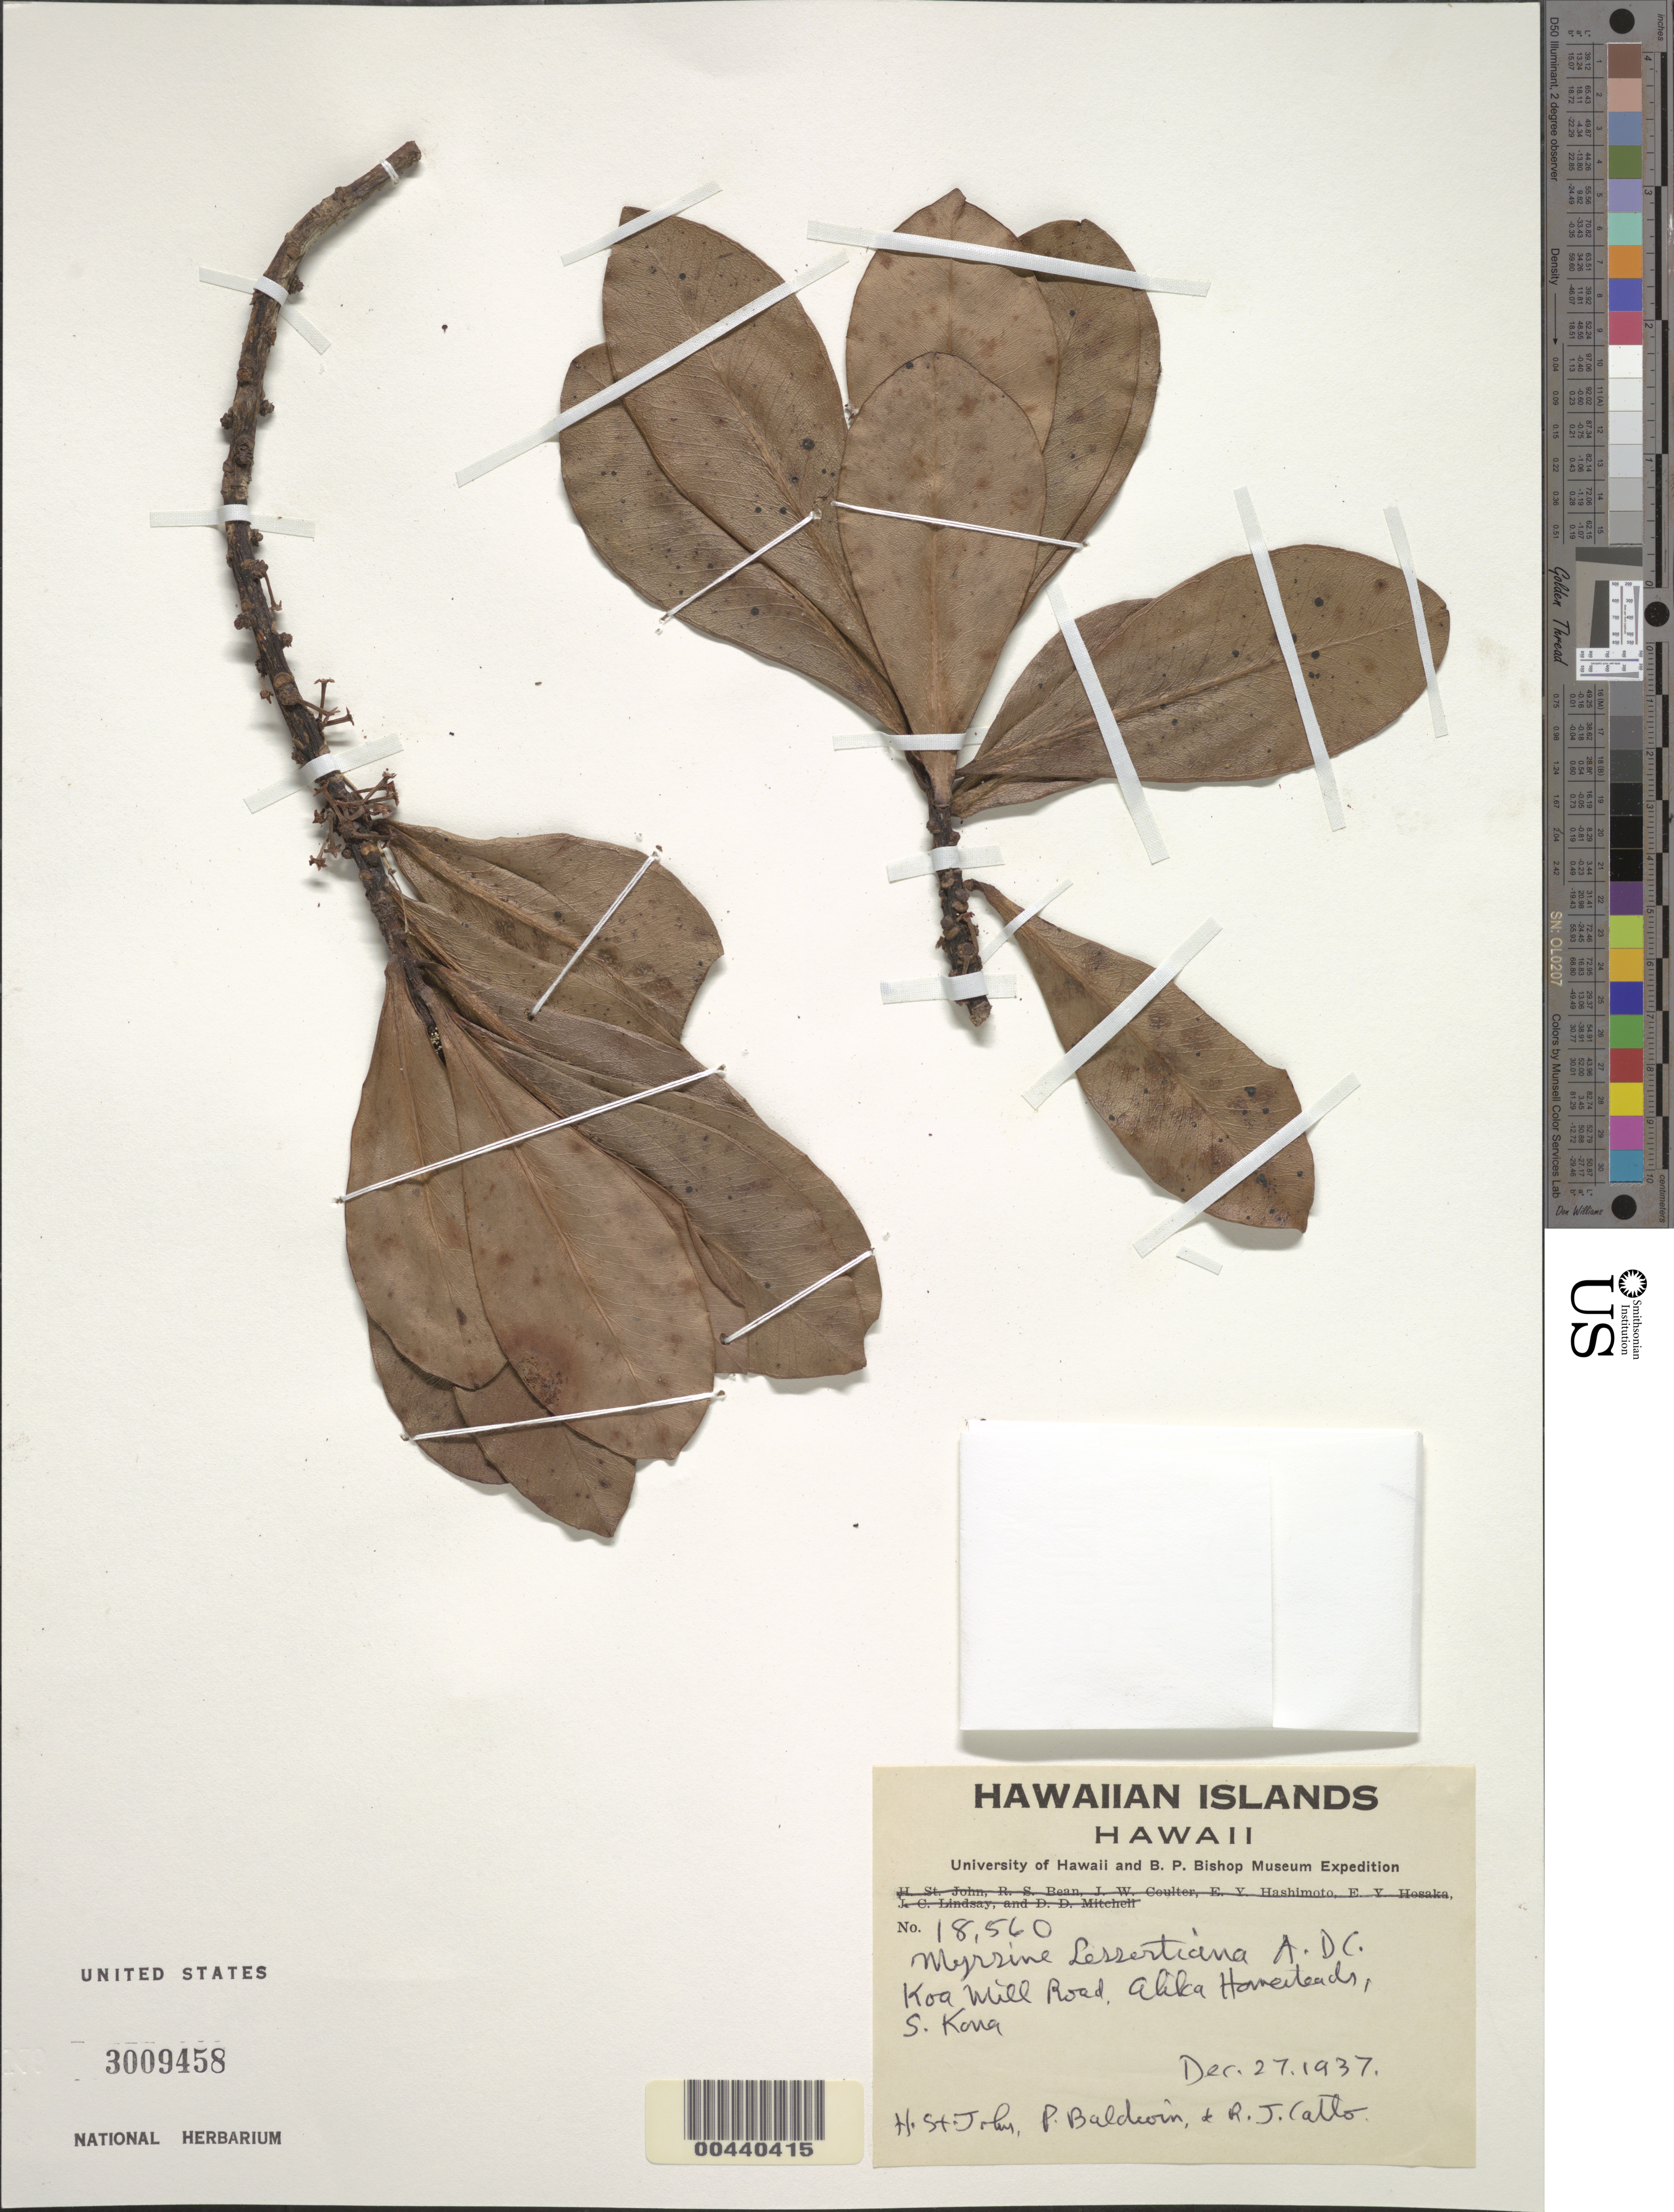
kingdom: Plantae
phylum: Tracheophyta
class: Magnoliopsida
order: Ericales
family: Primulaceae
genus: Myrsine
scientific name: Myrsine lessertiana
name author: A. DC.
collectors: H. St. John, P. Baldwin & J. Catto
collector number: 18560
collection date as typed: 27 Dec 1937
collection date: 1937-12-27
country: United States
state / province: Hawaii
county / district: Hawaii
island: Hawaii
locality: Koa Mill Road. Alika Homesteads, S Kona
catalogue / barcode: US 3009458